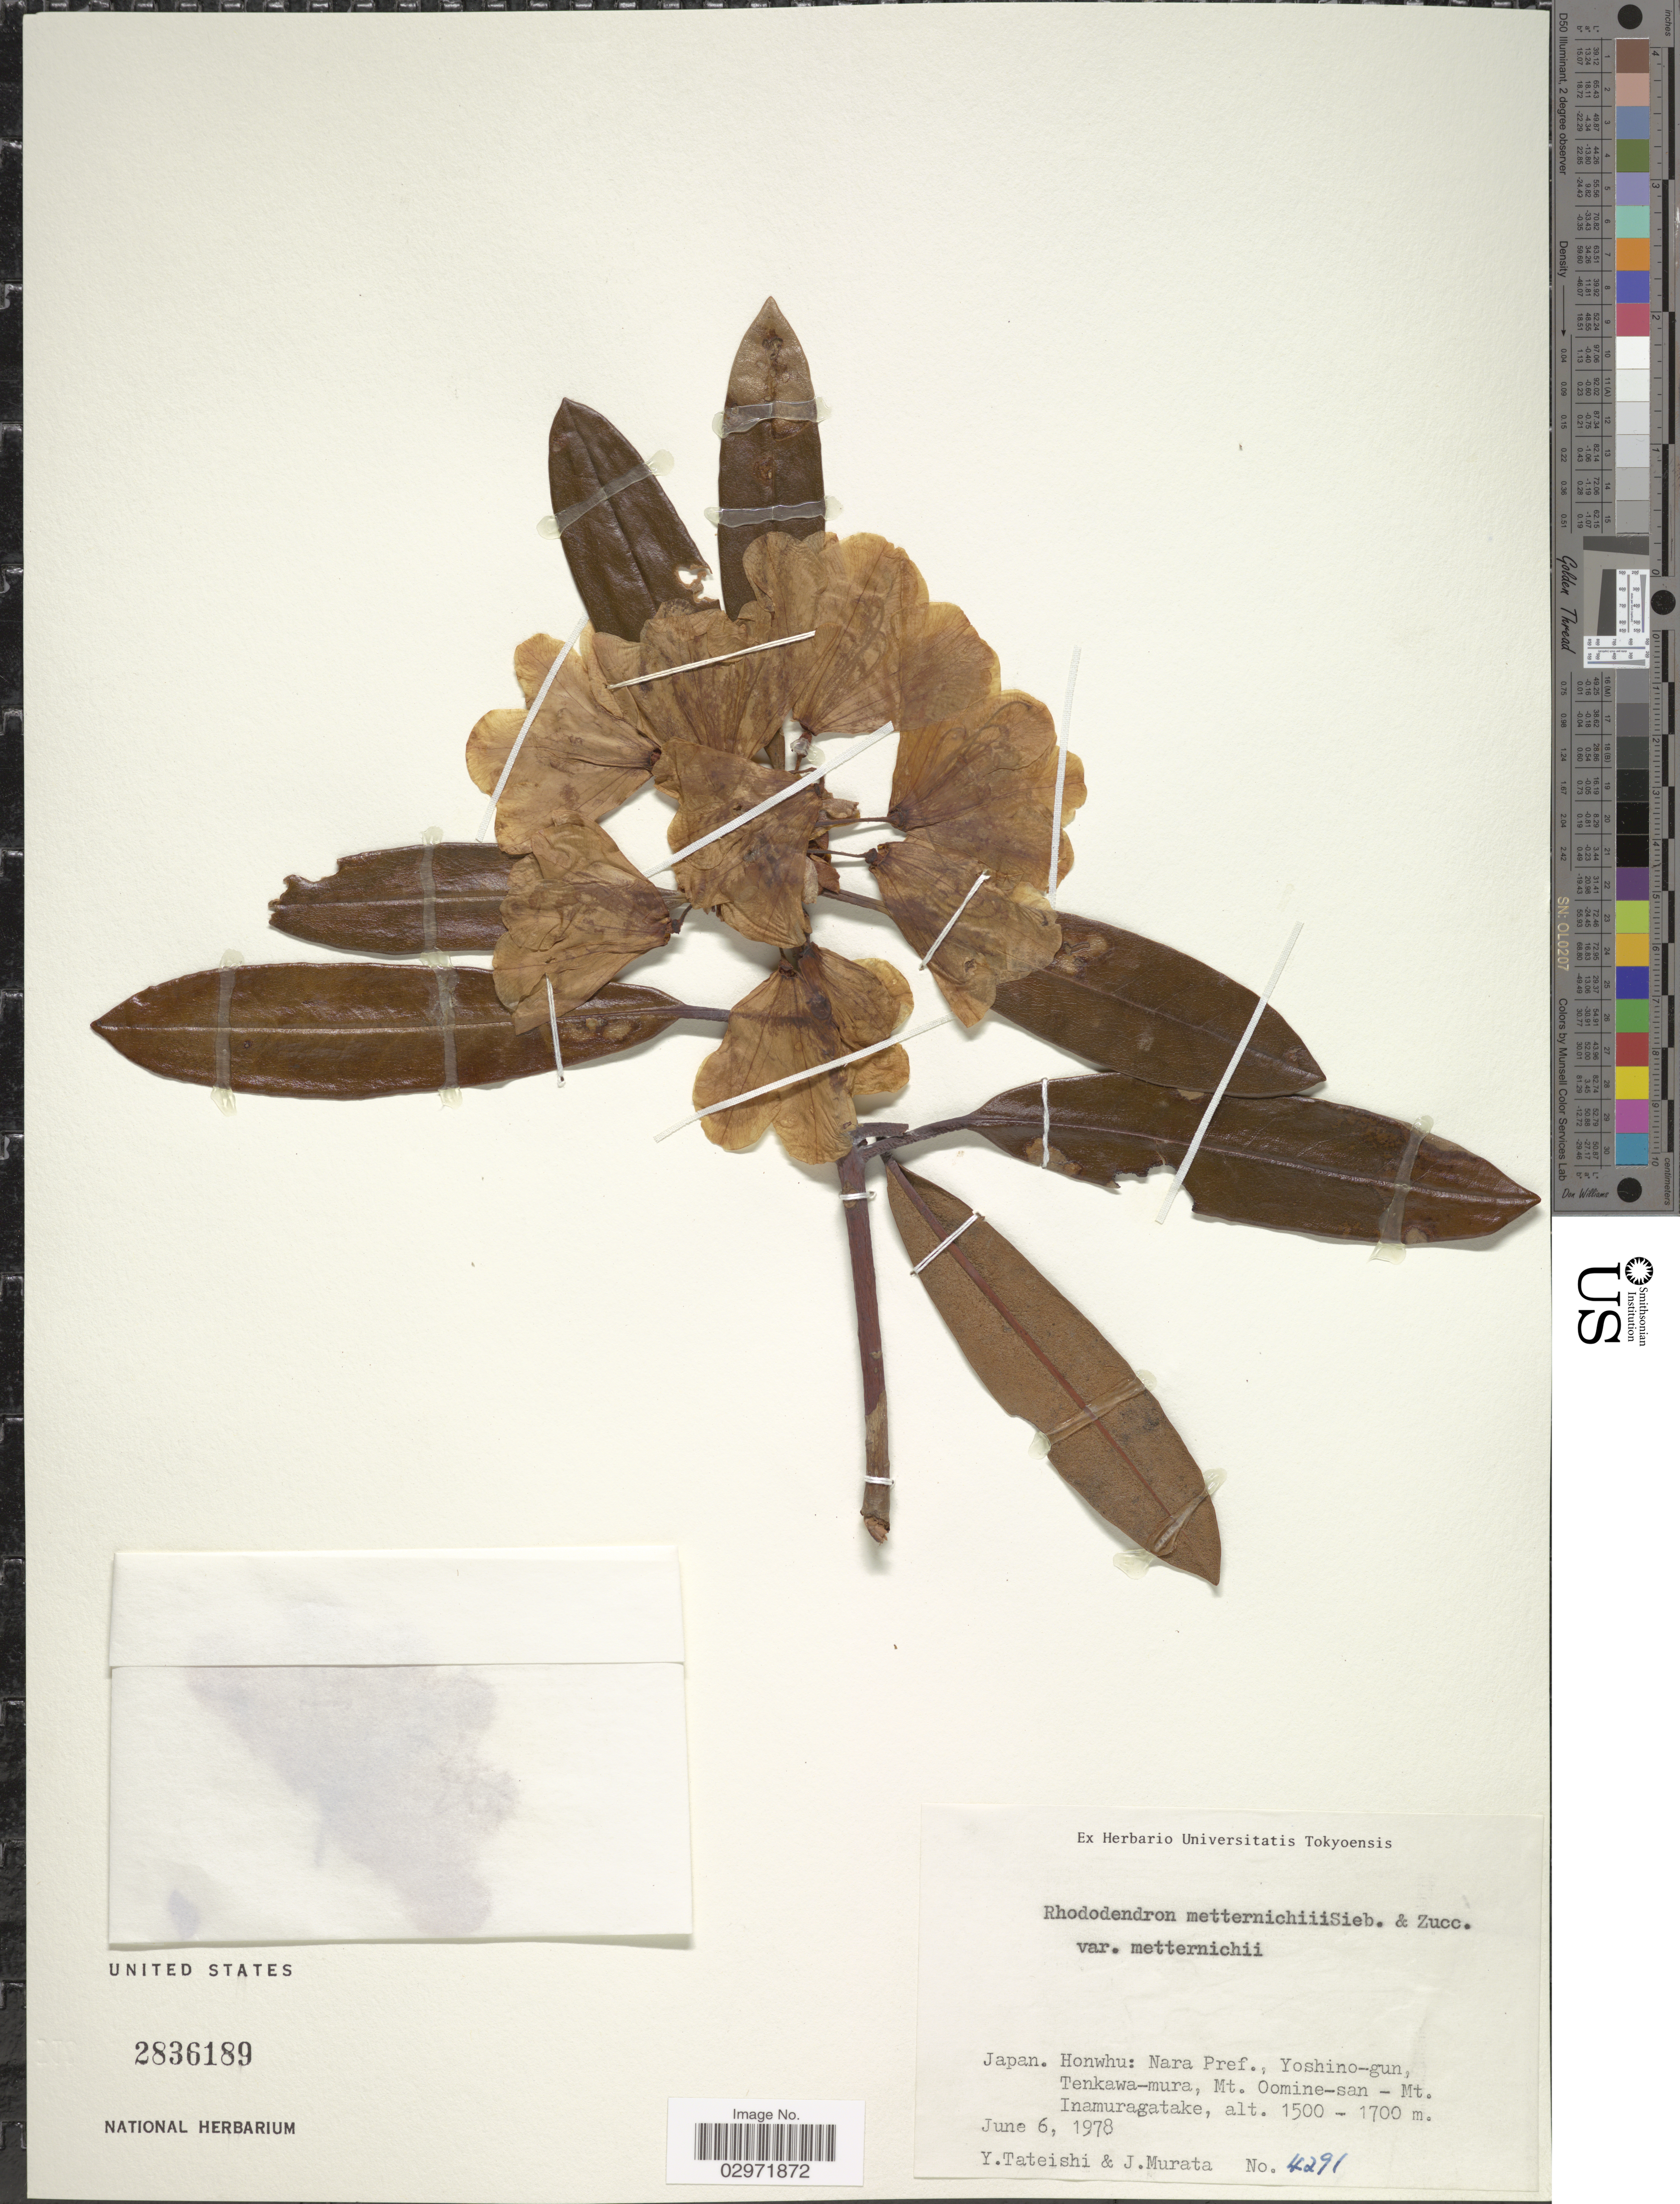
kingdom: Plantae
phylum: Tracheophyta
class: Magnoliopsida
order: Ericales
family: Ericaceae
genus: Rhododendron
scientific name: Rhododendron metternichii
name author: Siebold & Zucc.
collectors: Y. Tateishi & J. Murata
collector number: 4291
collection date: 1978-06-06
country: Japan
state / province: Nara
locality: Honwhu: Nara Pref., Yoshino-gun, Tenkawa-mura, Mt. Oomine-san - Mt. Inamuragatake.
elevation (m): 1500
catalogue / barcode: US 2836189